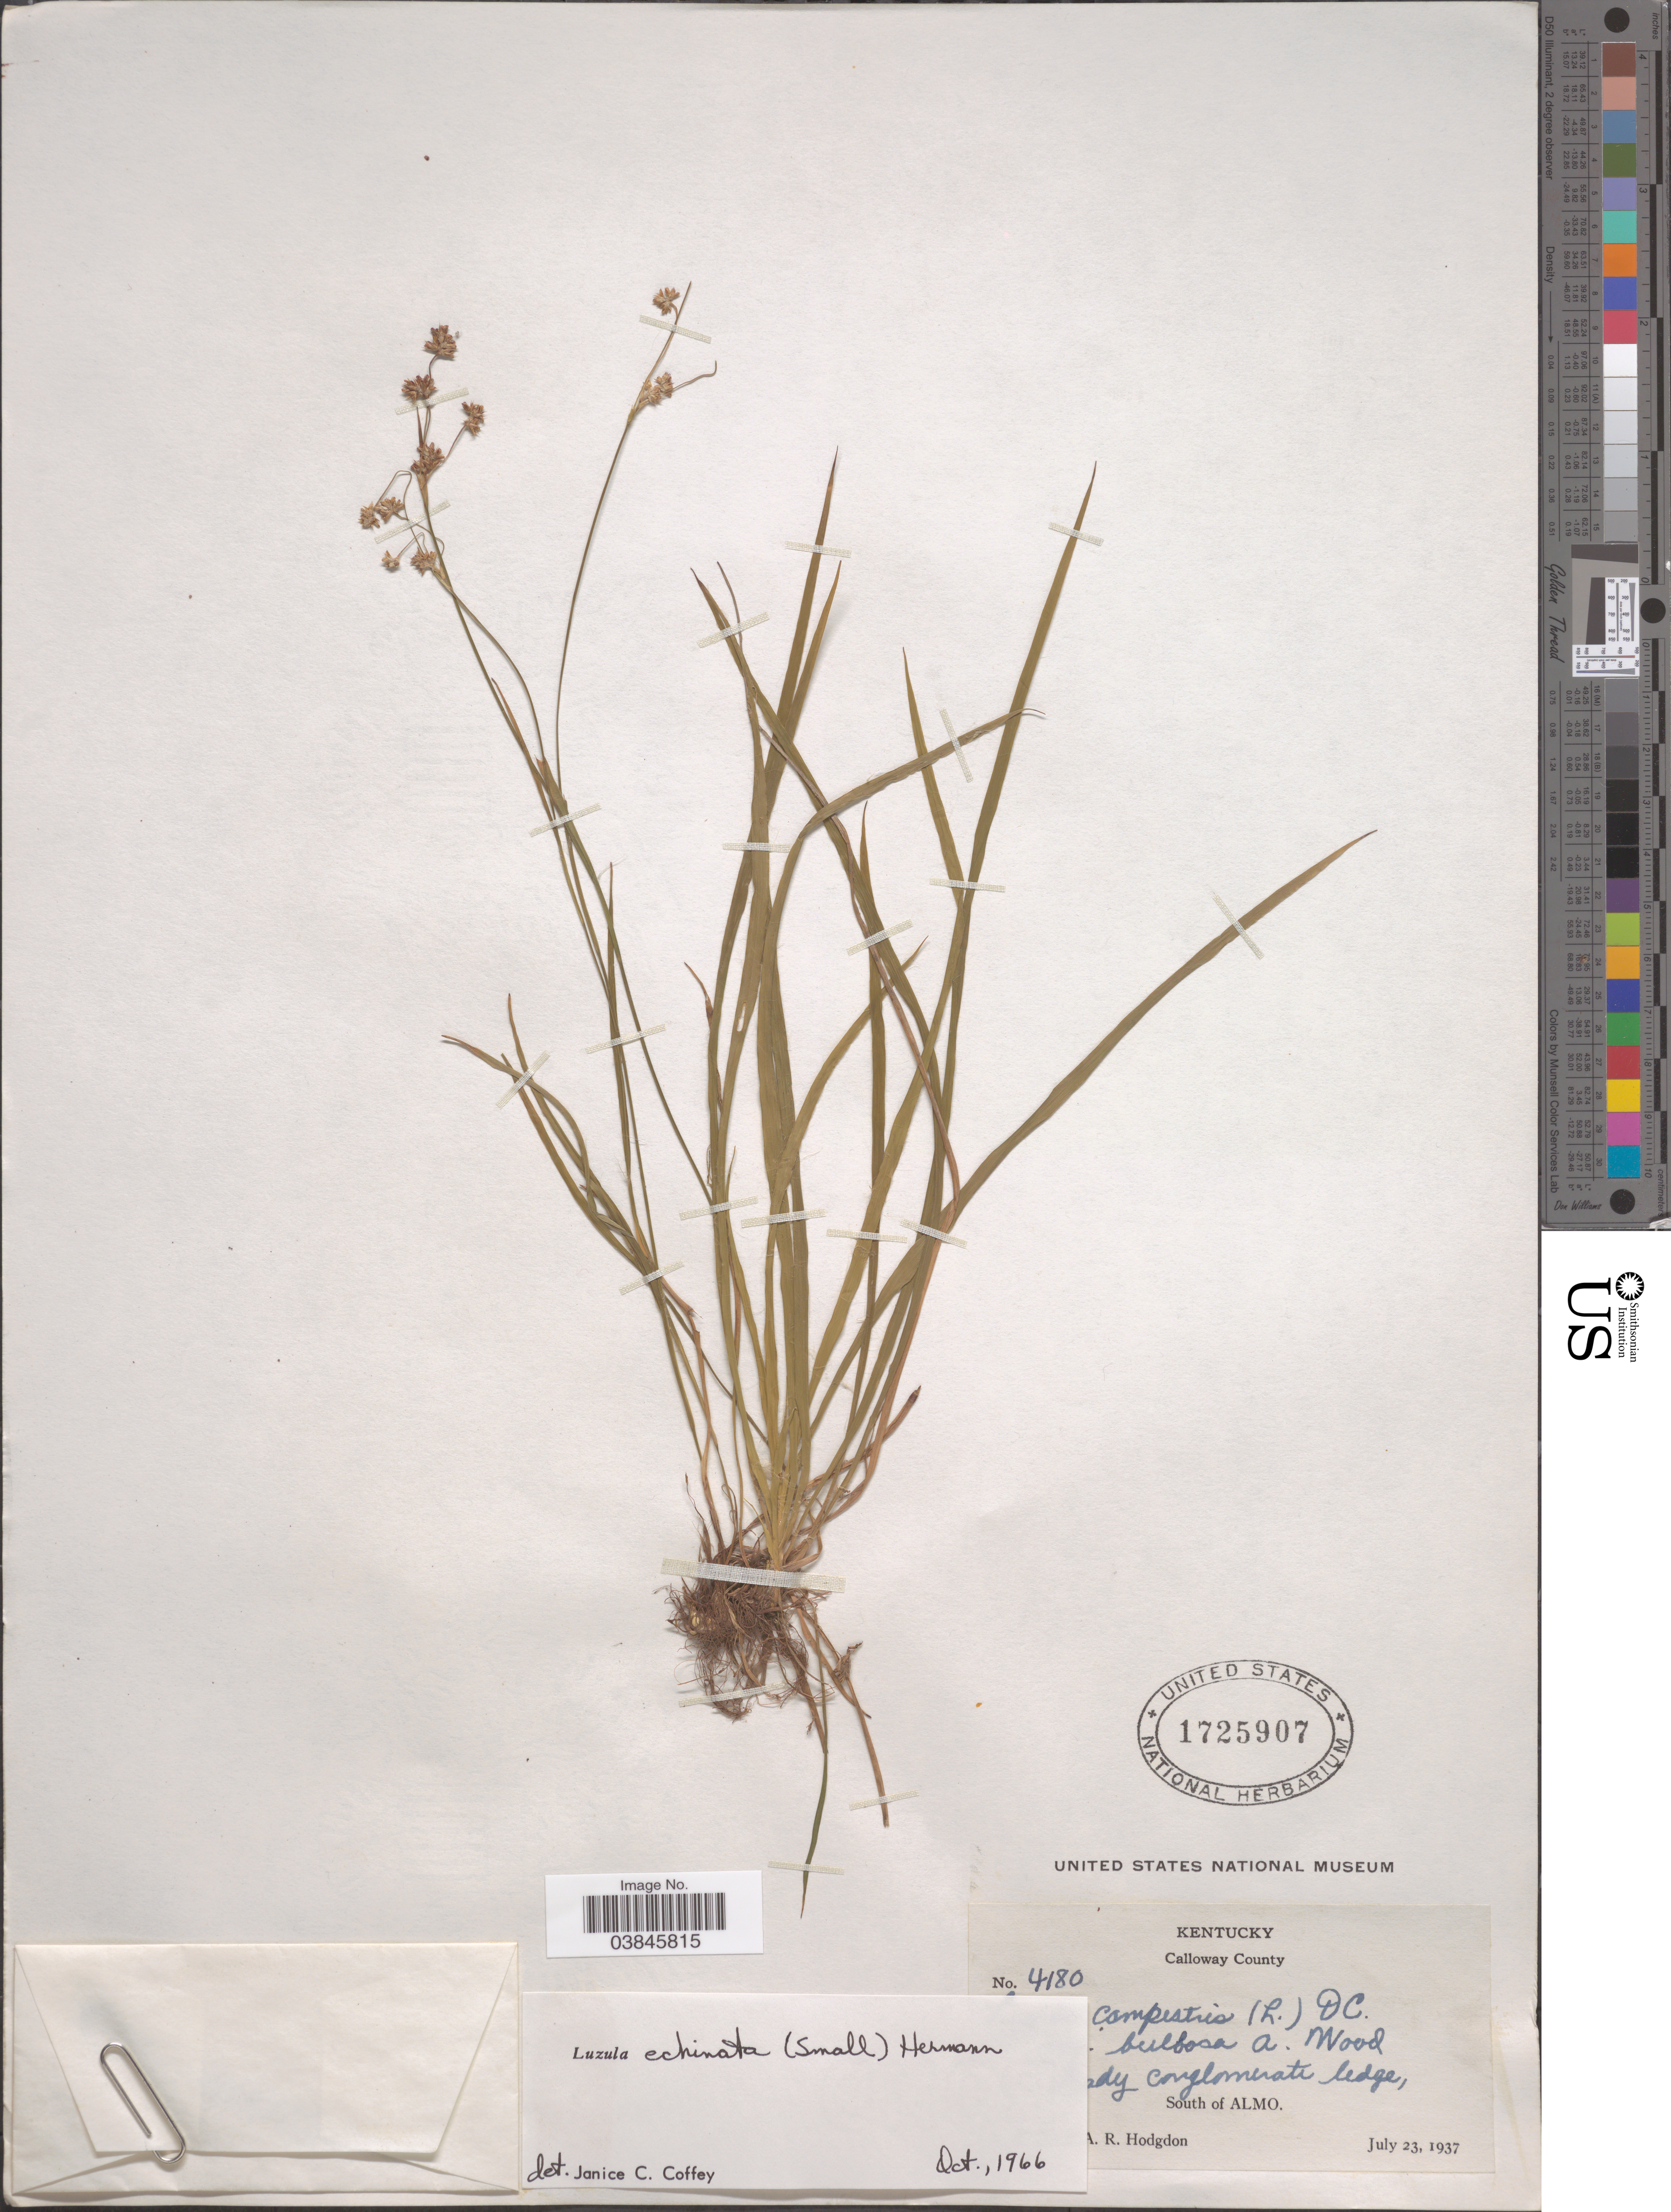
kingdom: Plantae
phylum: Tracheophyta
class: Liliopsida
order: Poales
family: Juncaceae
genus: Luzula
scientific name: Luzula echinata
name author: (Small) F.J. Herm.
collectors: A. R. Hodgdon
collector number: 4180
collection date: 1937-07-23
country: United States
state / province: Kentucky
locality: Calloway County. South of Almo.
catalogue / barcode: US 1725907